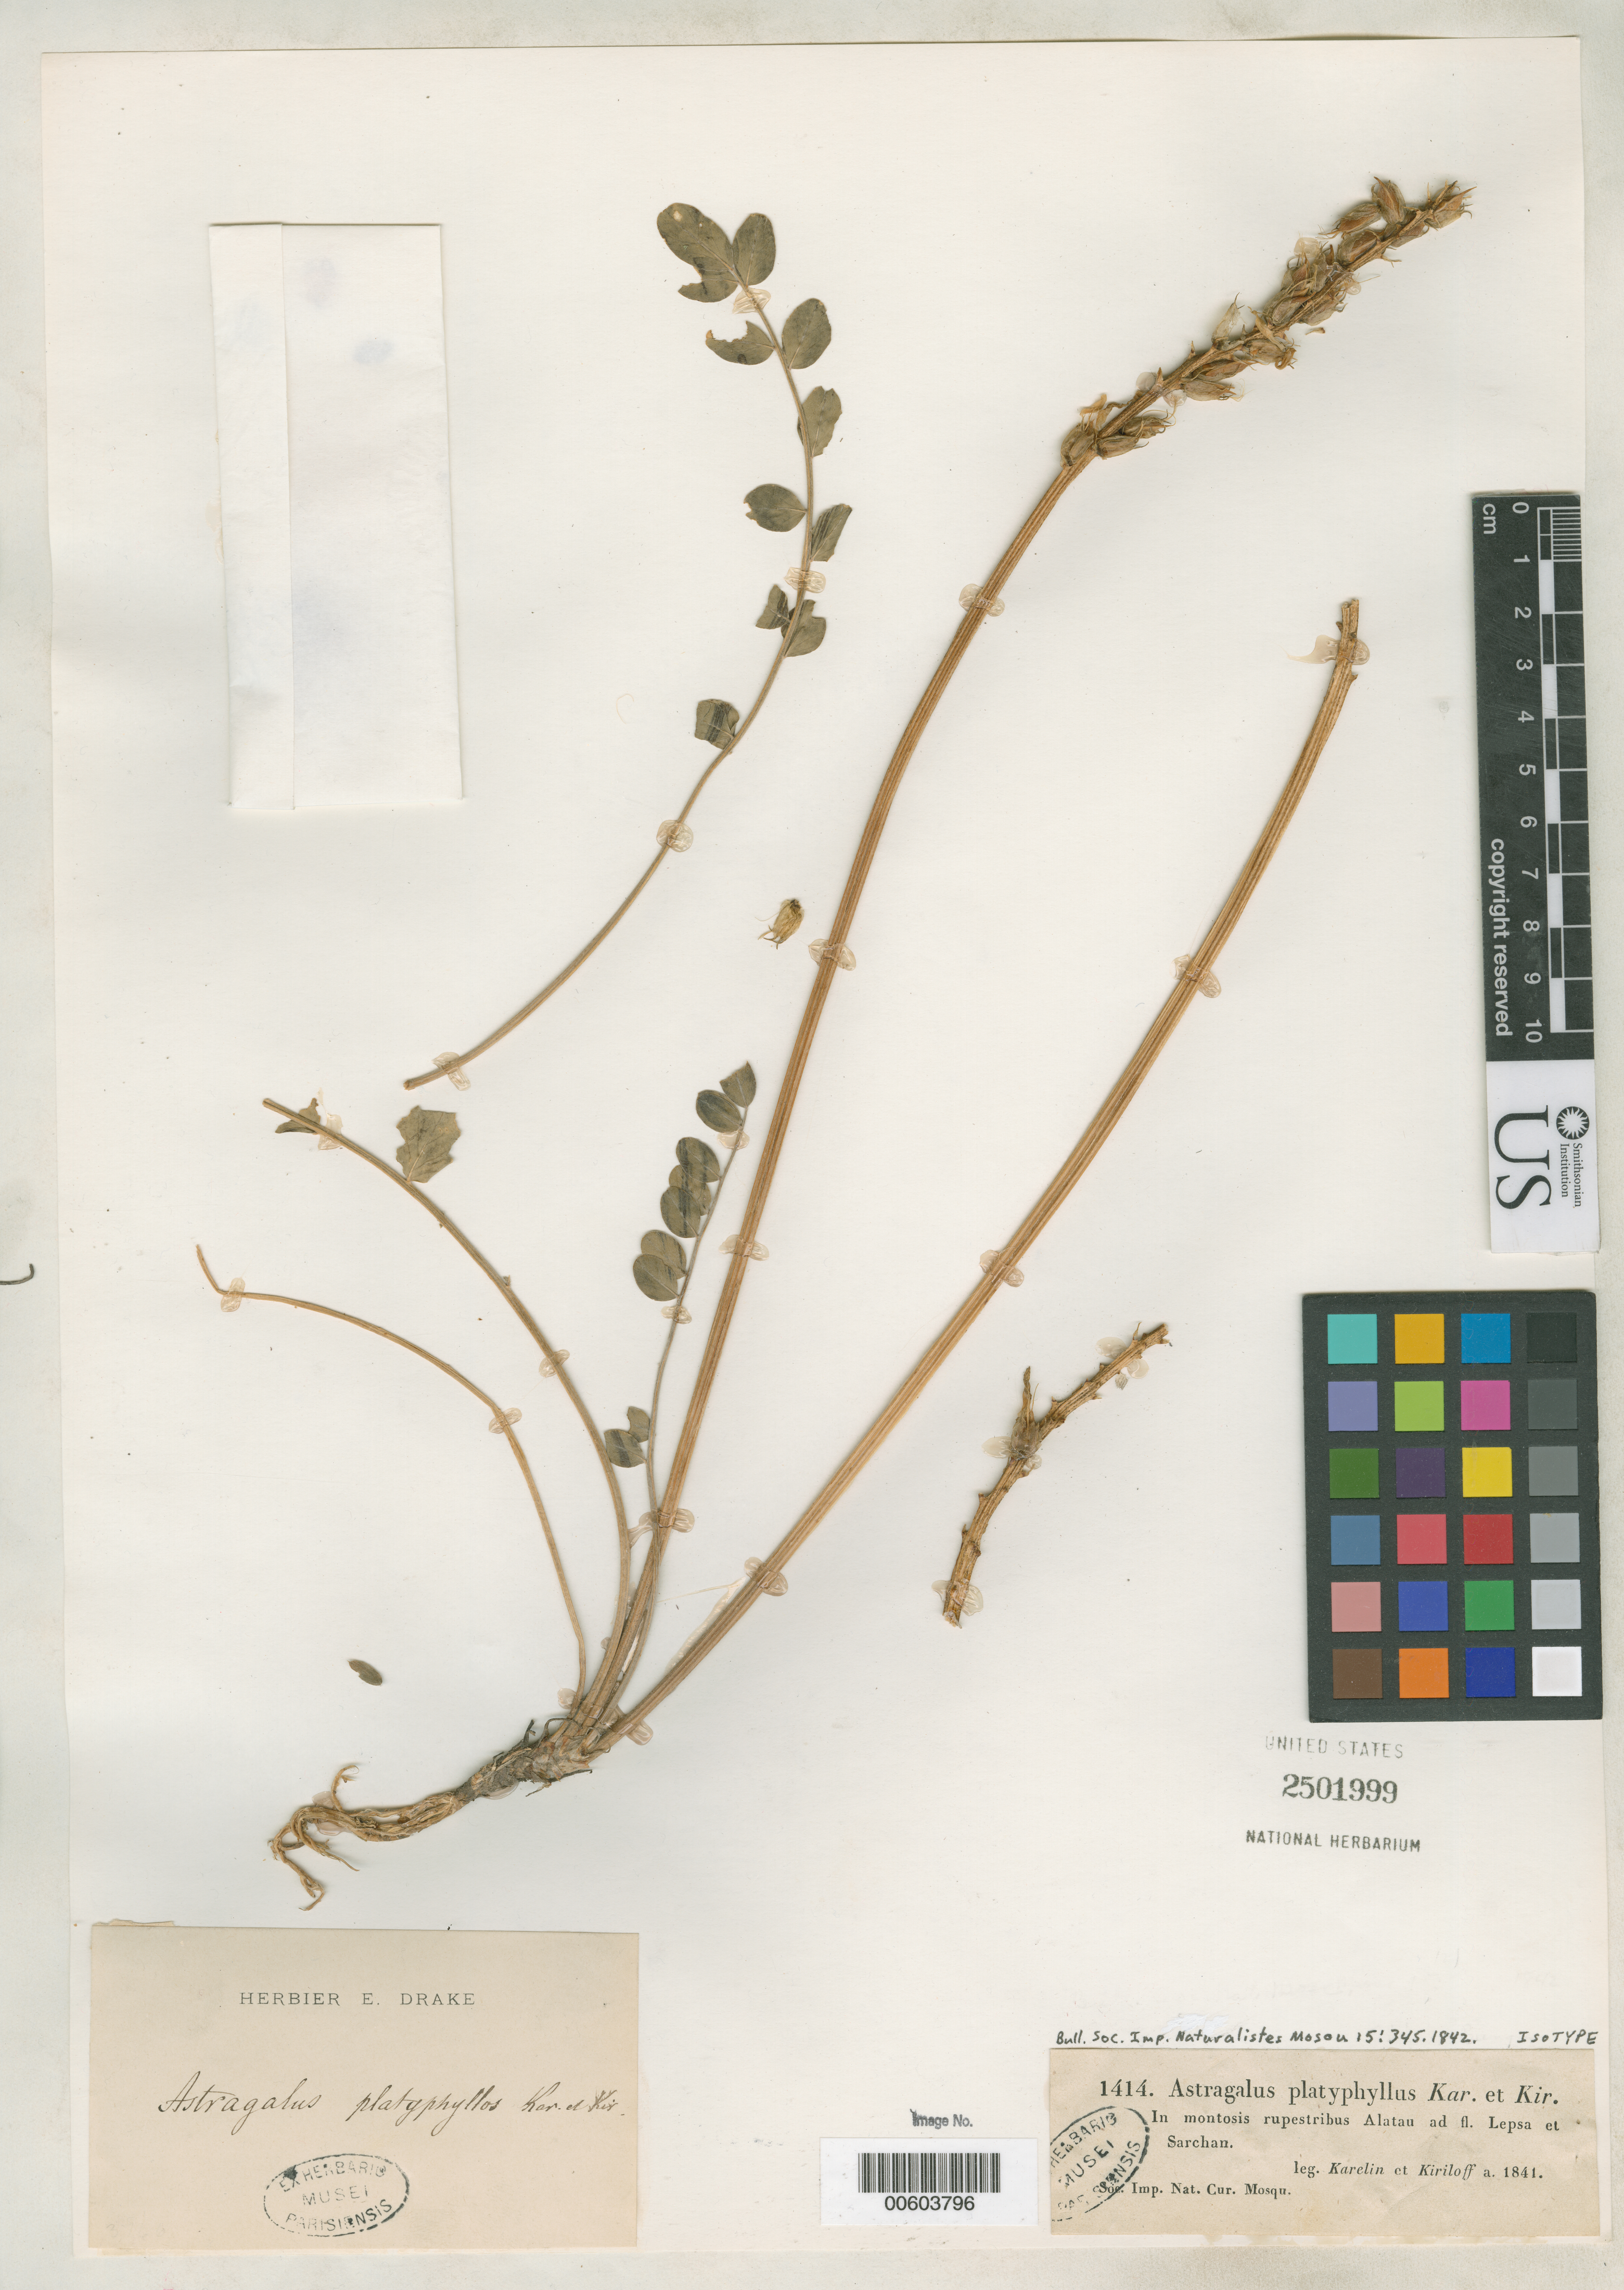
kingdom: Plantae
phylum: Tracheophyta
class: Magnoliopsida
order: Fabales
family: Fabaceae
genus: Astragalus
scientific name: Astragalus platyphyllus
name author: Karelin & Kirilov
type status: Isotype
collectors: G. Karelin & I. Kirilov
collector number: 1414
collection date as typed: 1841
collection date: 1841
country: Kazakhstan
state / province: Almaty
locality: Alatau.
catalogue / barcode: US 2501999